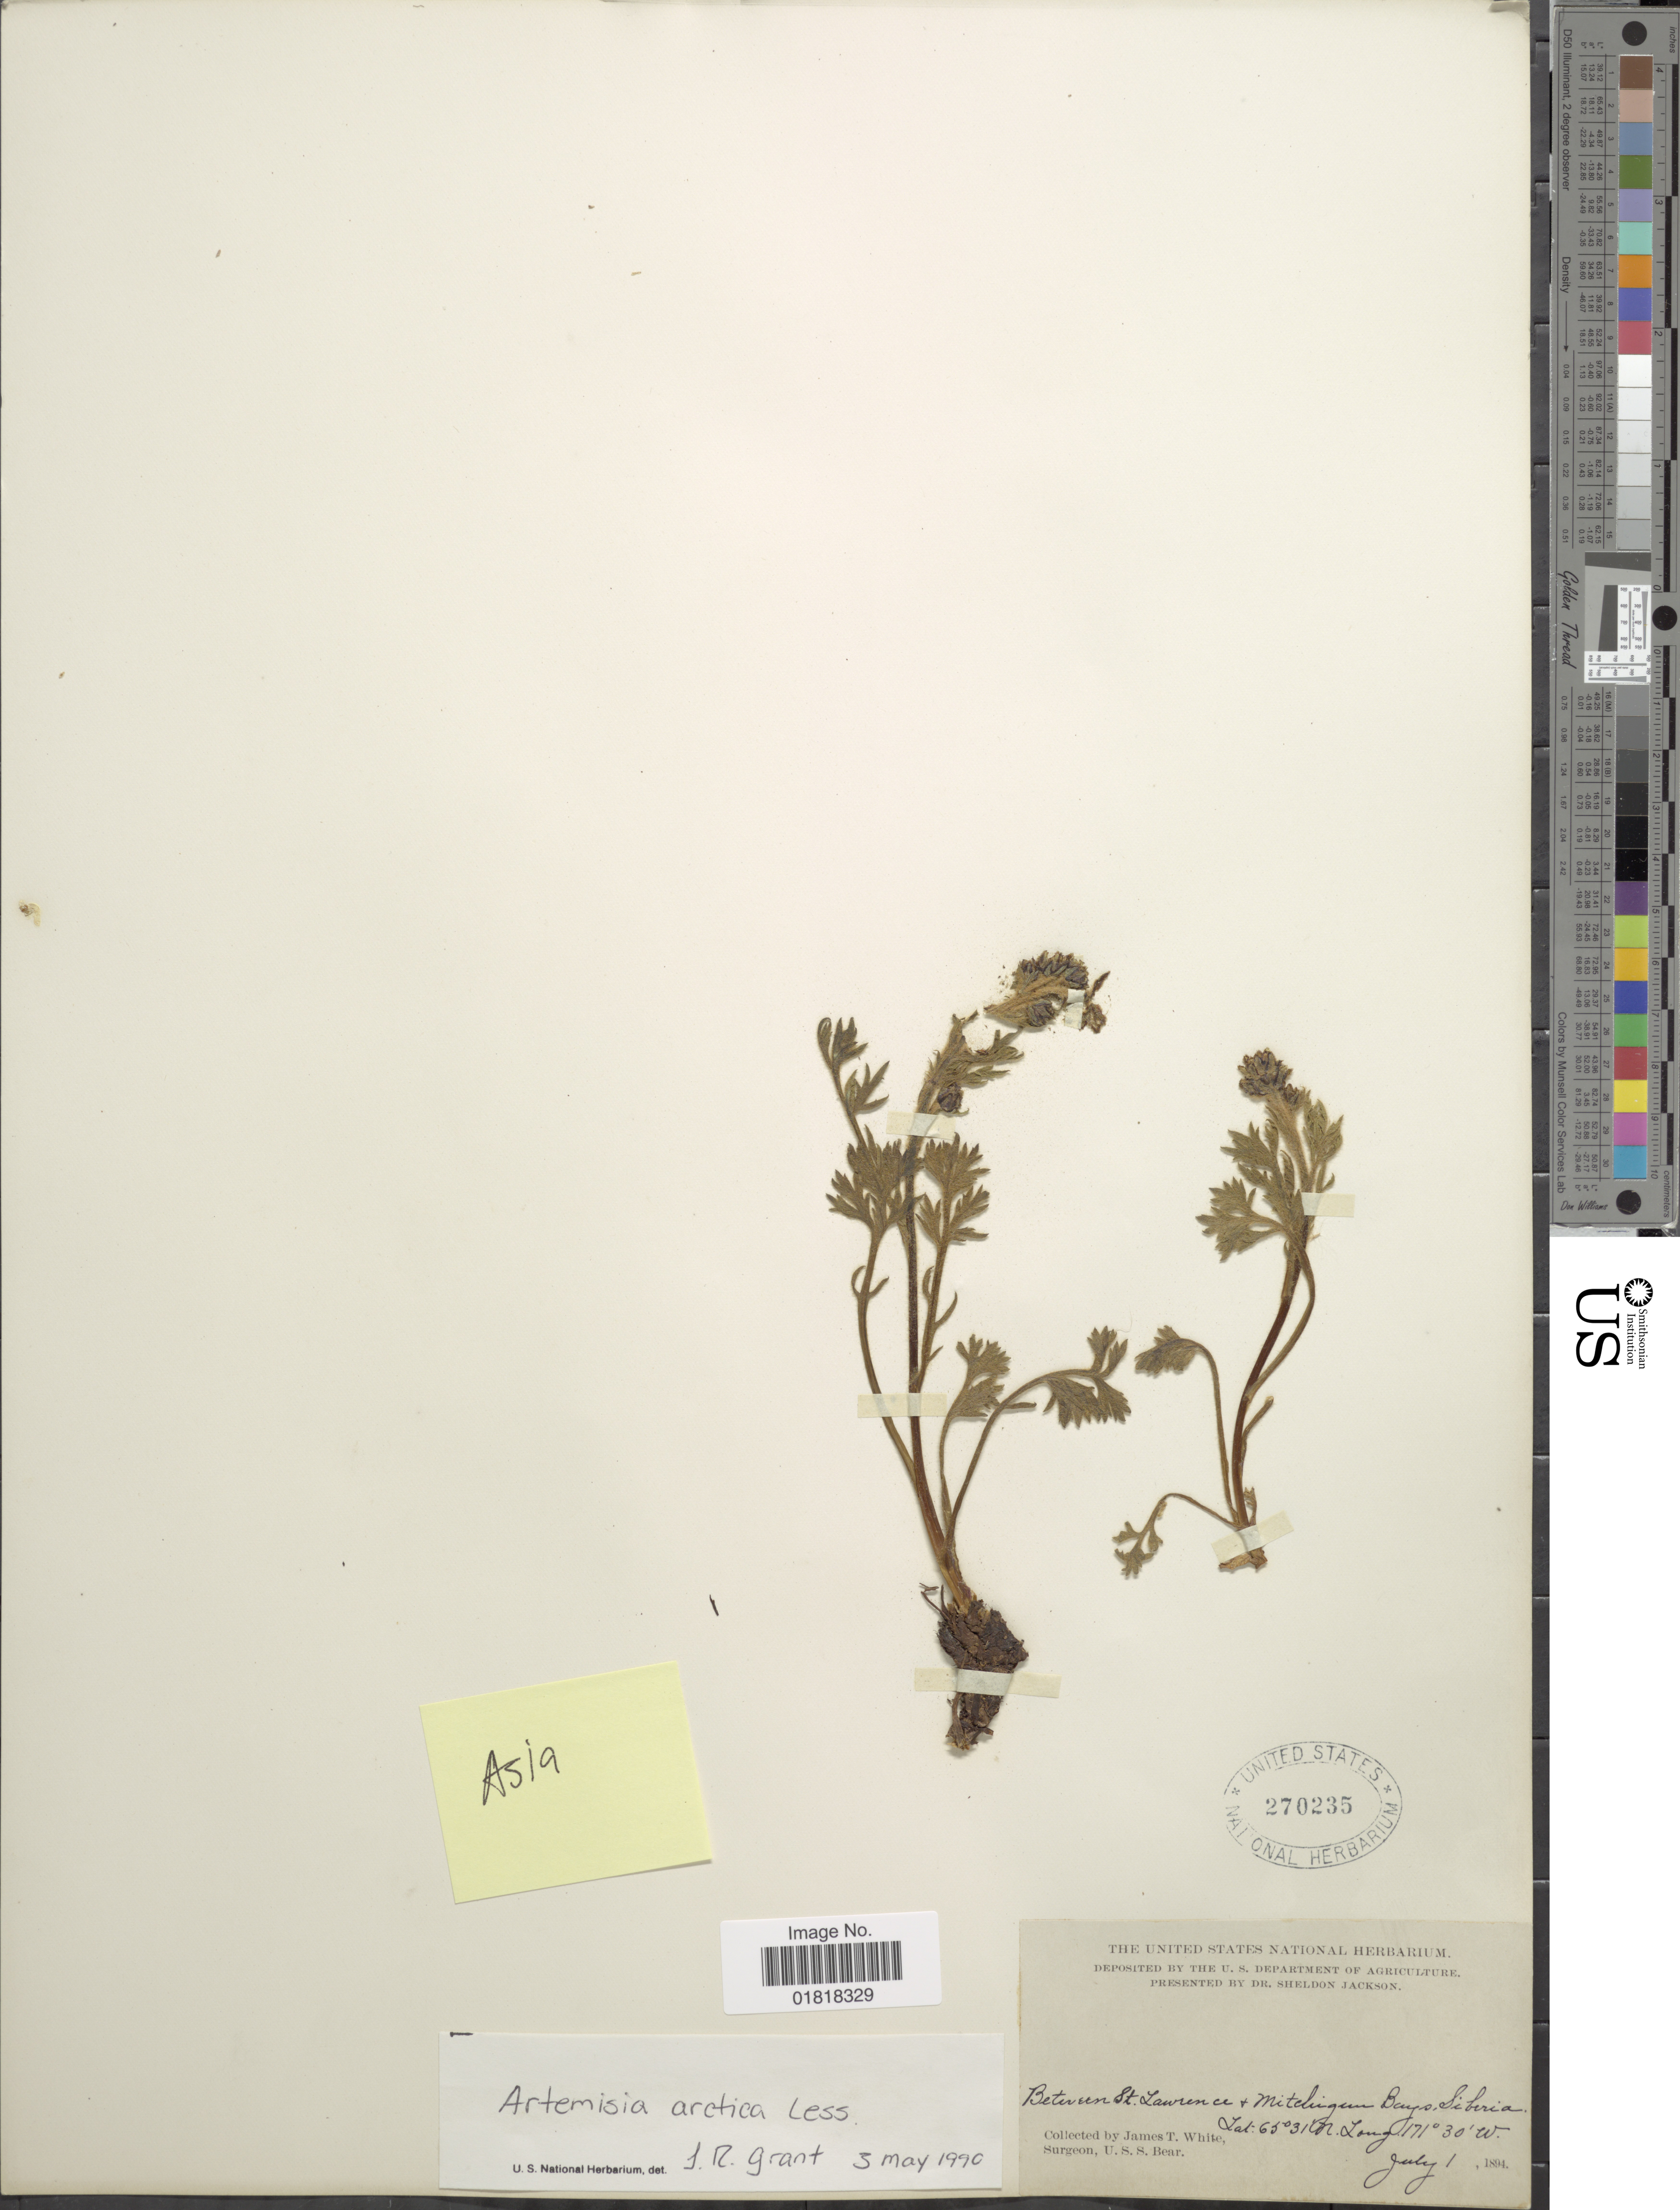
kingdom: Plantae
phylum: Tracheophyta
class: Magnoliopsida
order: Asterales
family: Asteraceae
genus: Artemisia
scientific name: Artemisia arctica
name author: Less.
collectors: J. T. White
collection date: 1894-07-01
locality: Between St. Lawrence + Mitchigun Bays, Siberia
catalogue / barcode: US 270235